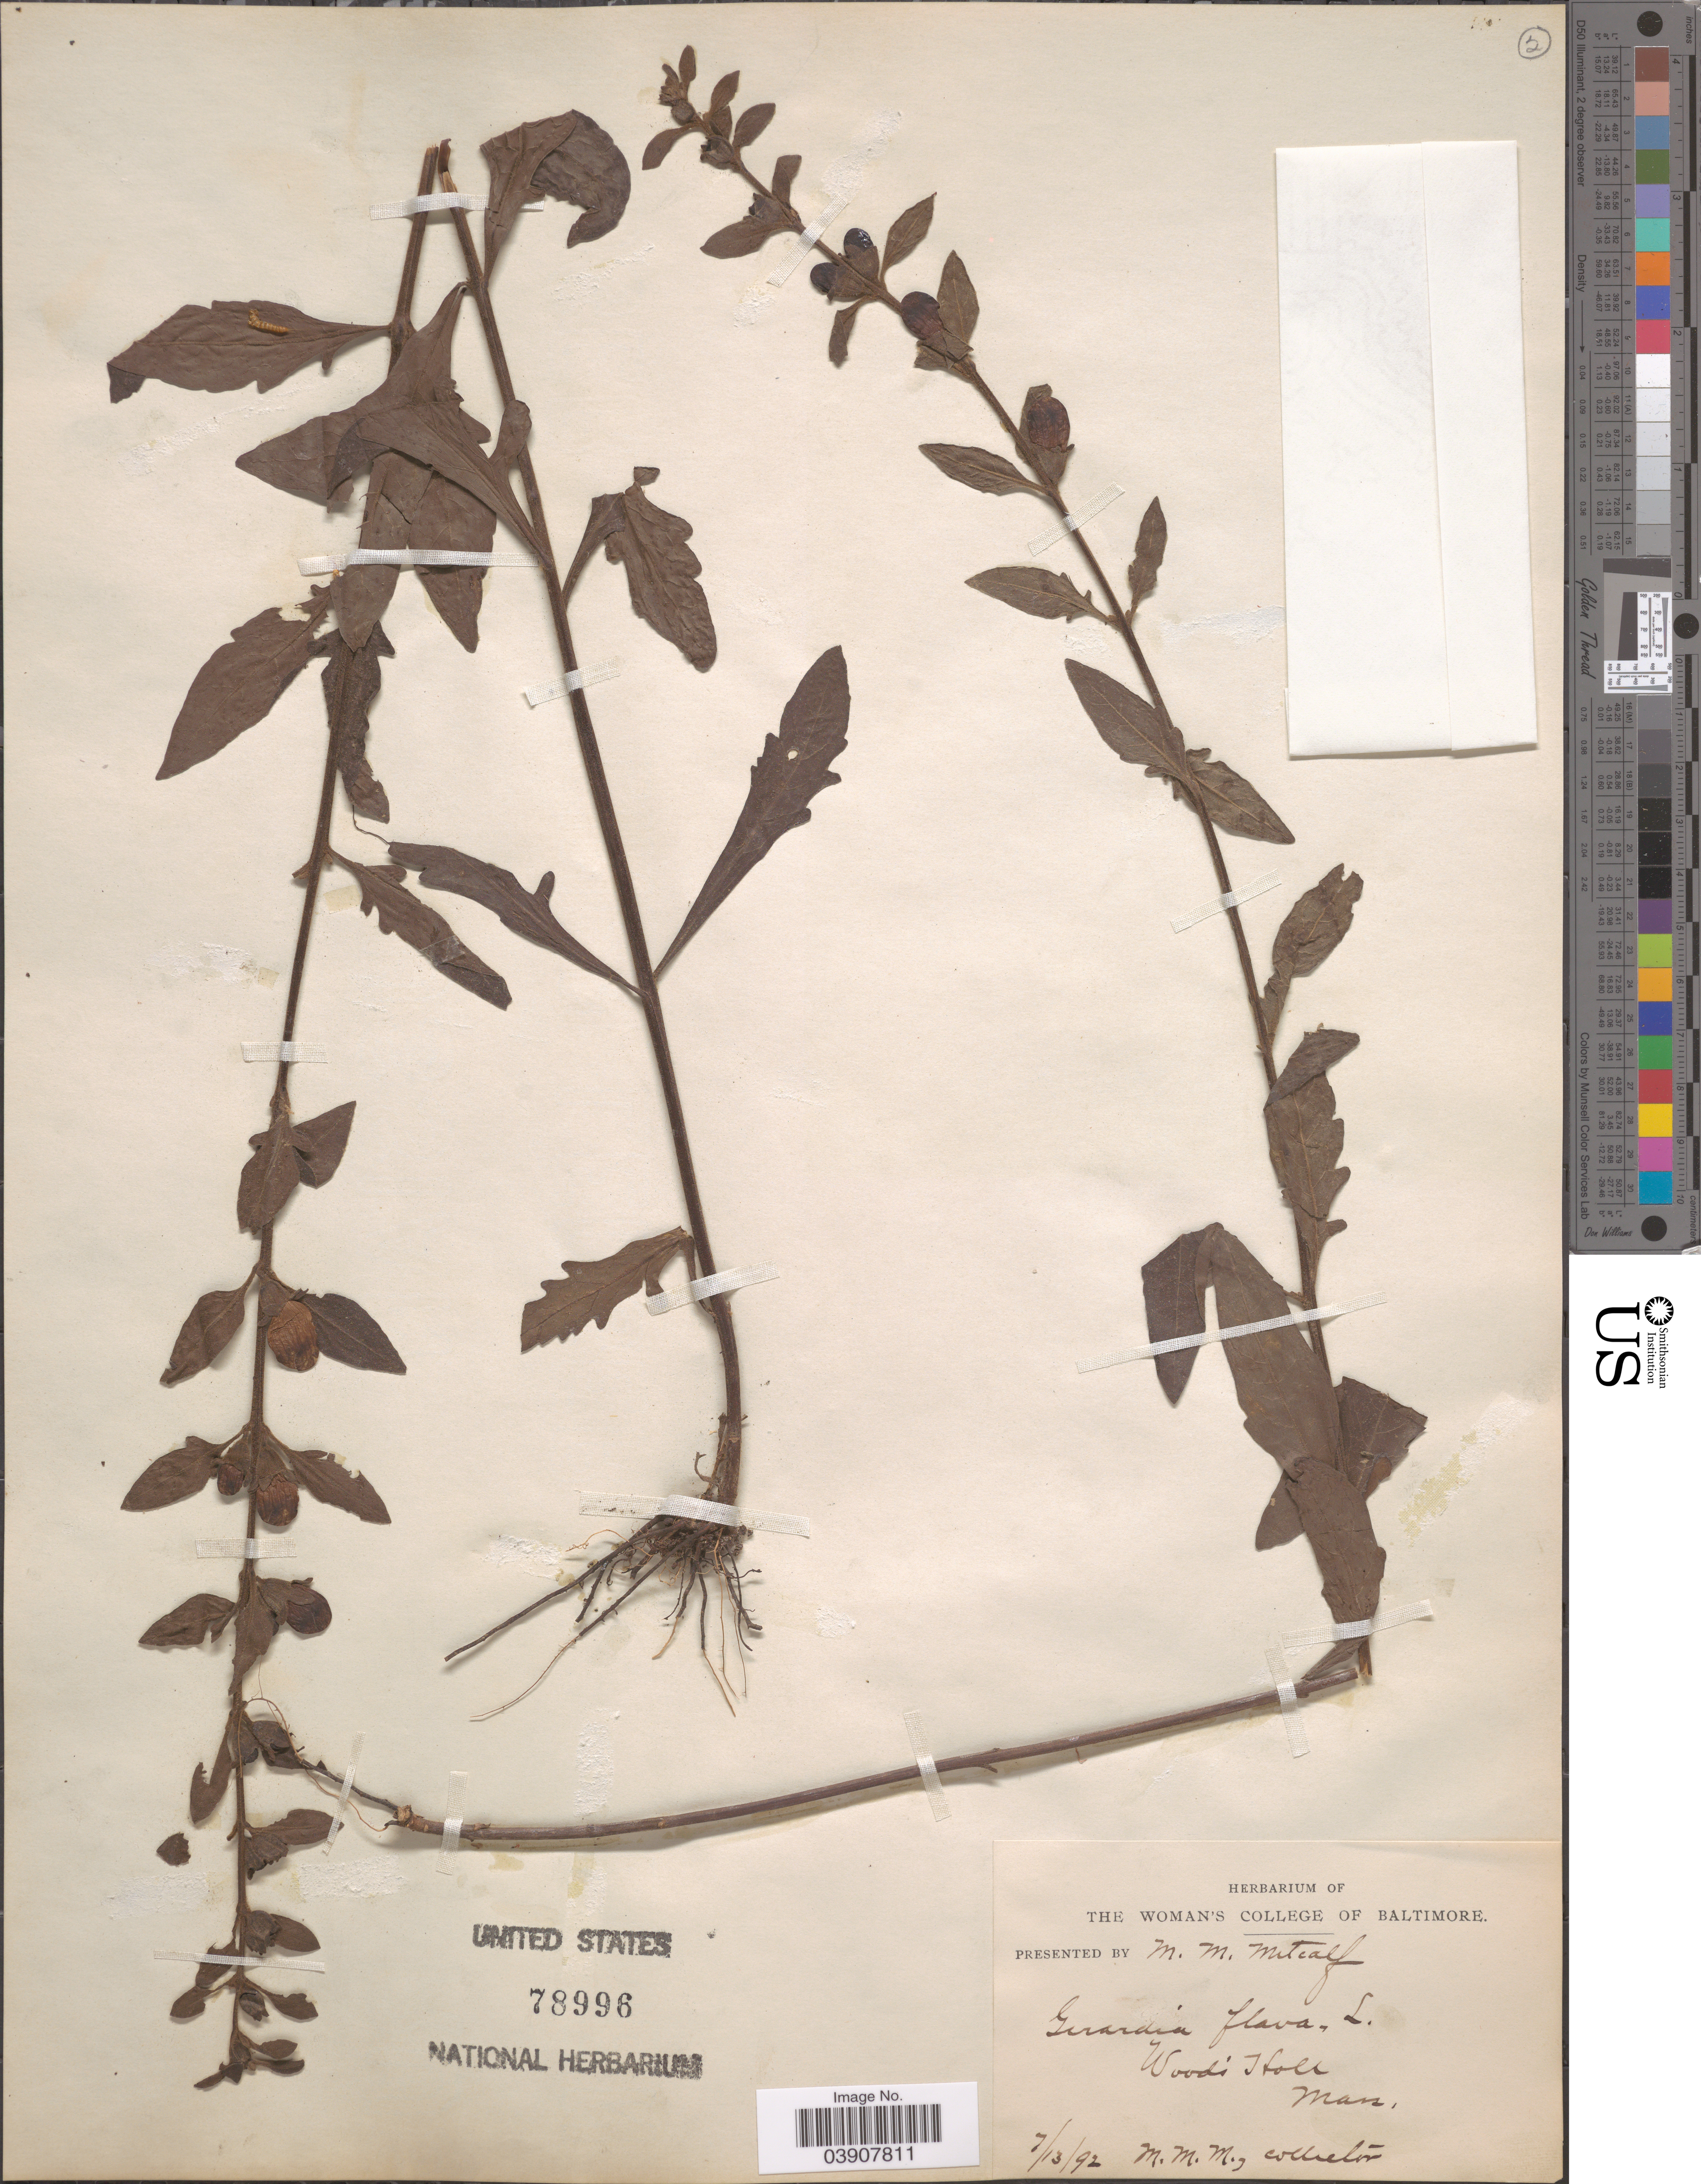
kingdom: Plantae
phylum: Tracheophyta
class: Magnoliopsida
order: Lamiales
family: Orobanchaceae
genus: Agalinis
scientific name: Agalinis flava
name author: (L.) B. Boivin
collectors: M. Metcalf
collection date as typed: Transcribed d/m/y: 13/7/92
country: United States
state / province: Massachusetts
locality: Wood's Hole.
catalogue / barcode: US 78996